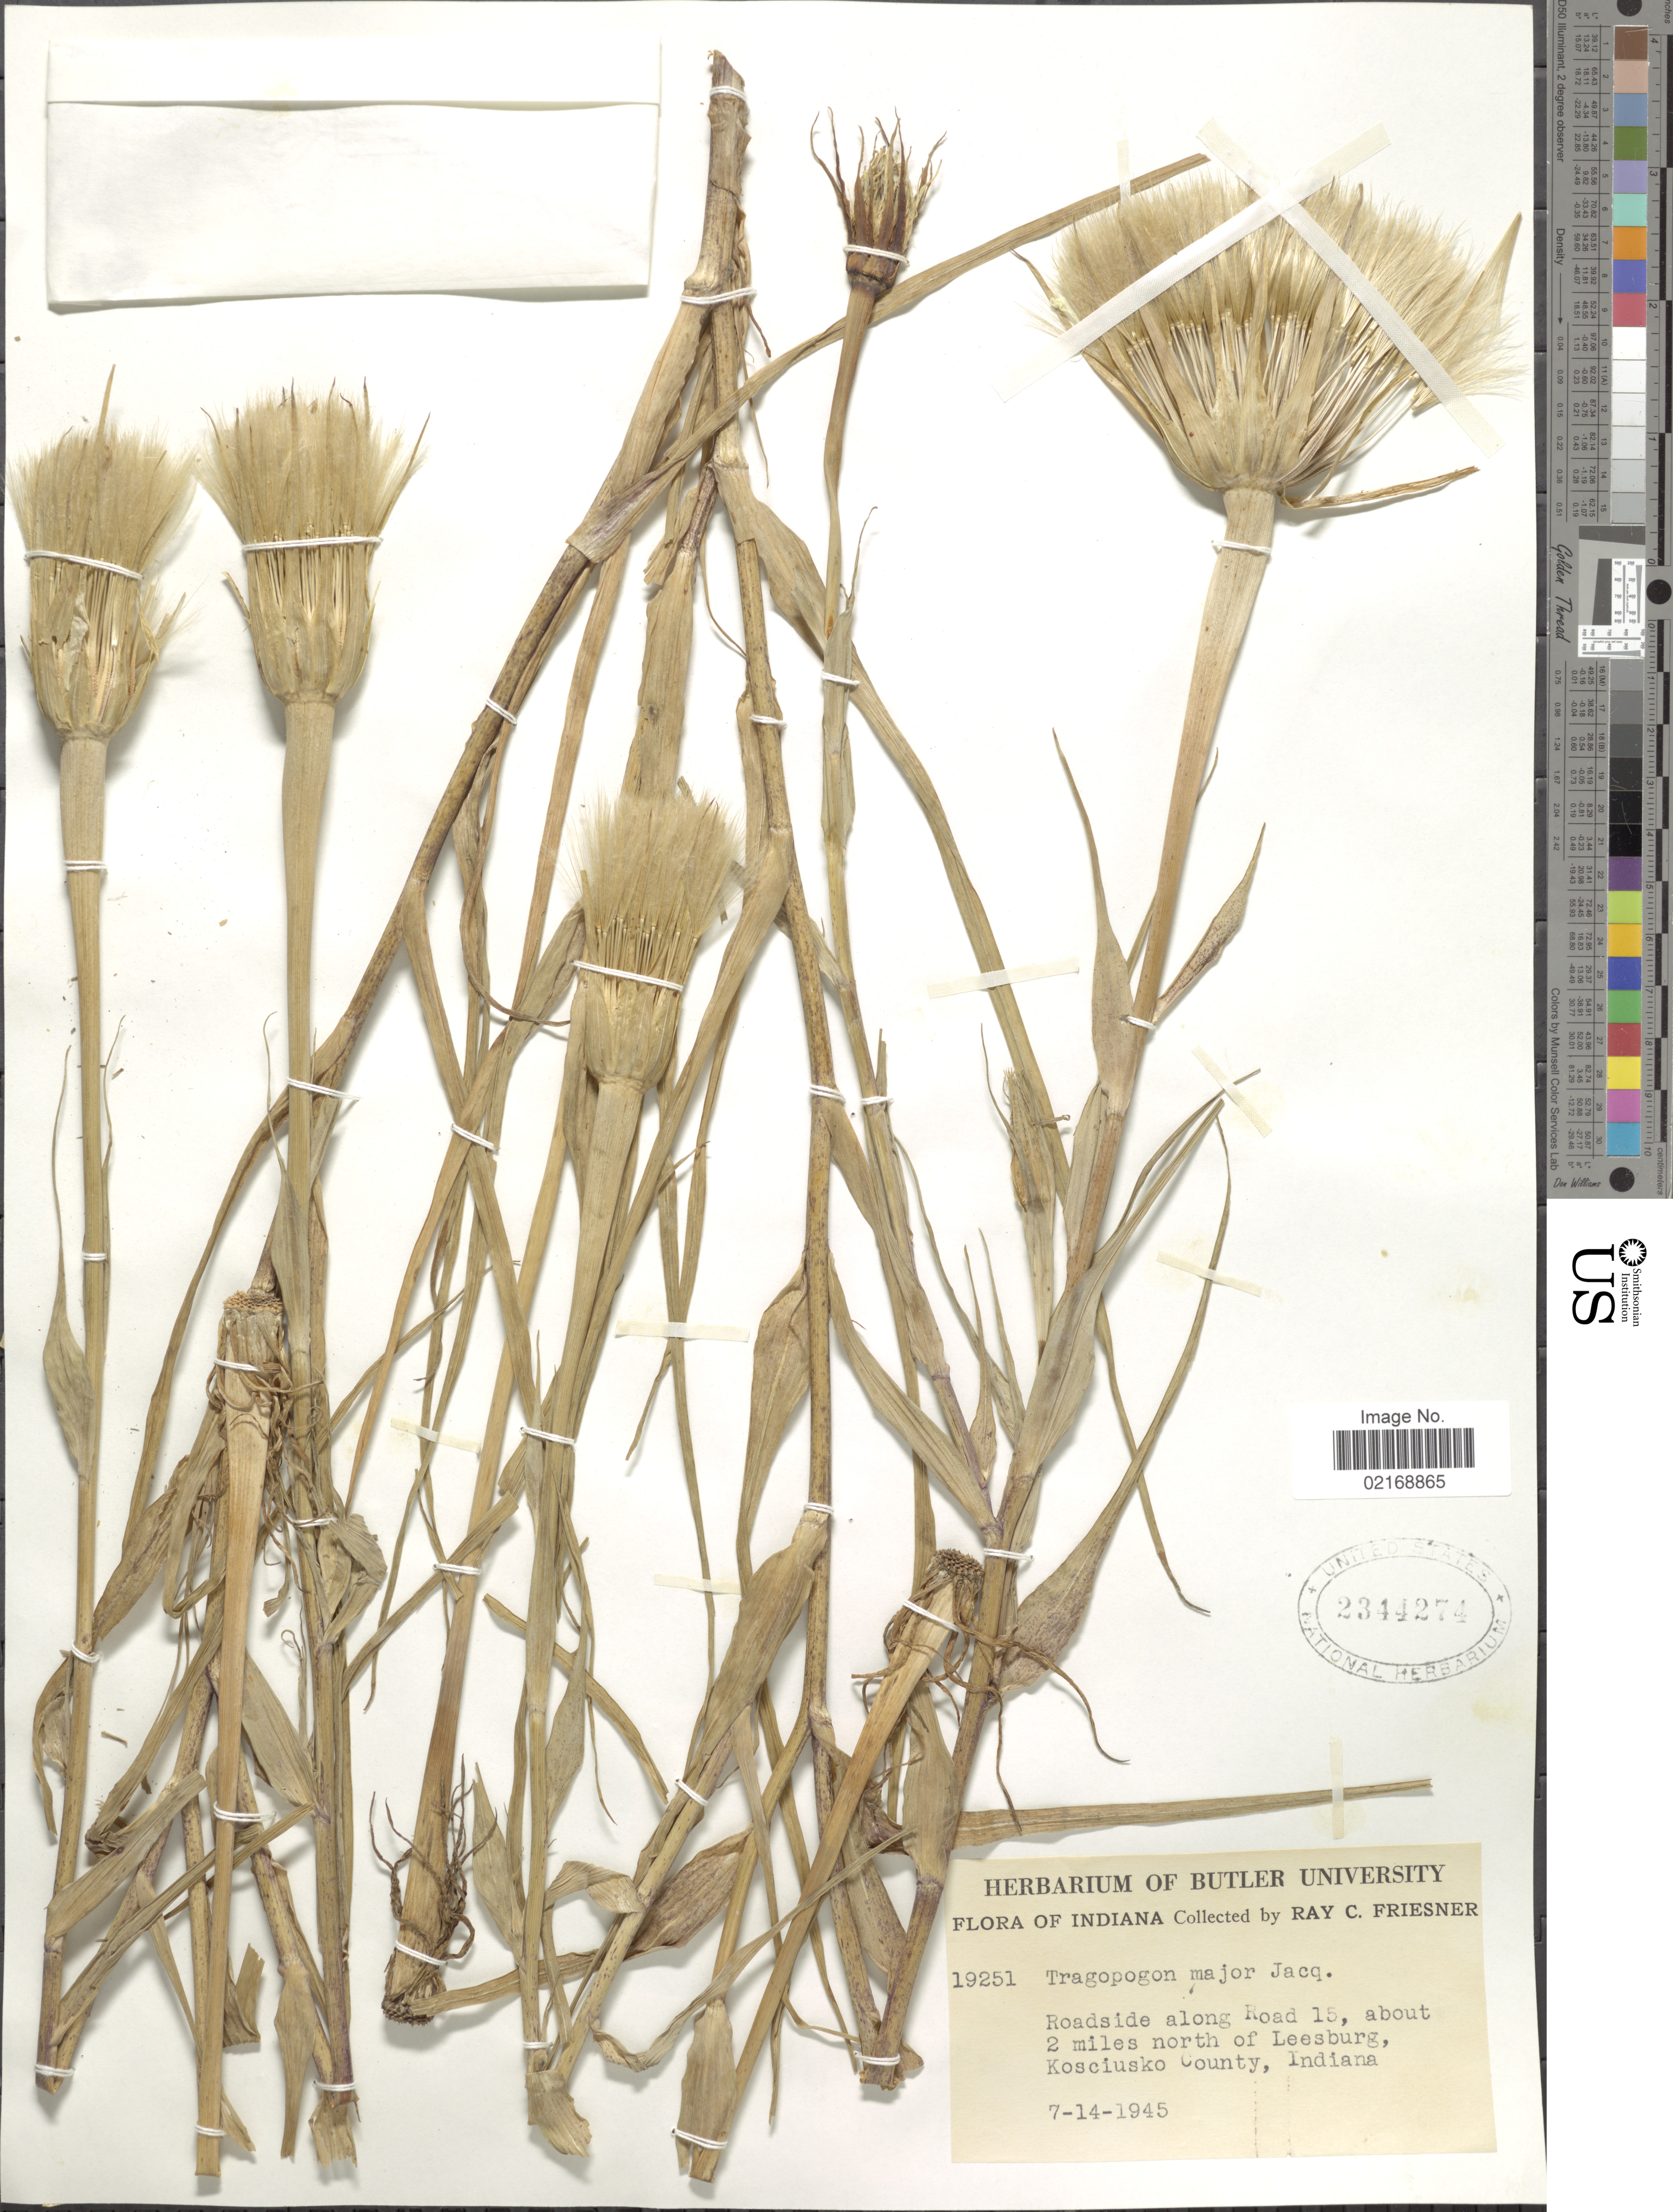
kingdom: Plantae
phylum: Tracheophyta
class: Magnoliopsida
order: Asterales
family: Asteraceae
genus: Tragopogon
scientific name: Tragopogon dubius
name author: Scop.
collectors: R. Friesner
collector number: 19251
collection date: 1945-07-14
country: United States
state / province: Indiana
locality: Along Road 15, about 2 miles north of Leesburg, Kosciusko County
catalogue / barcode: US 2344274